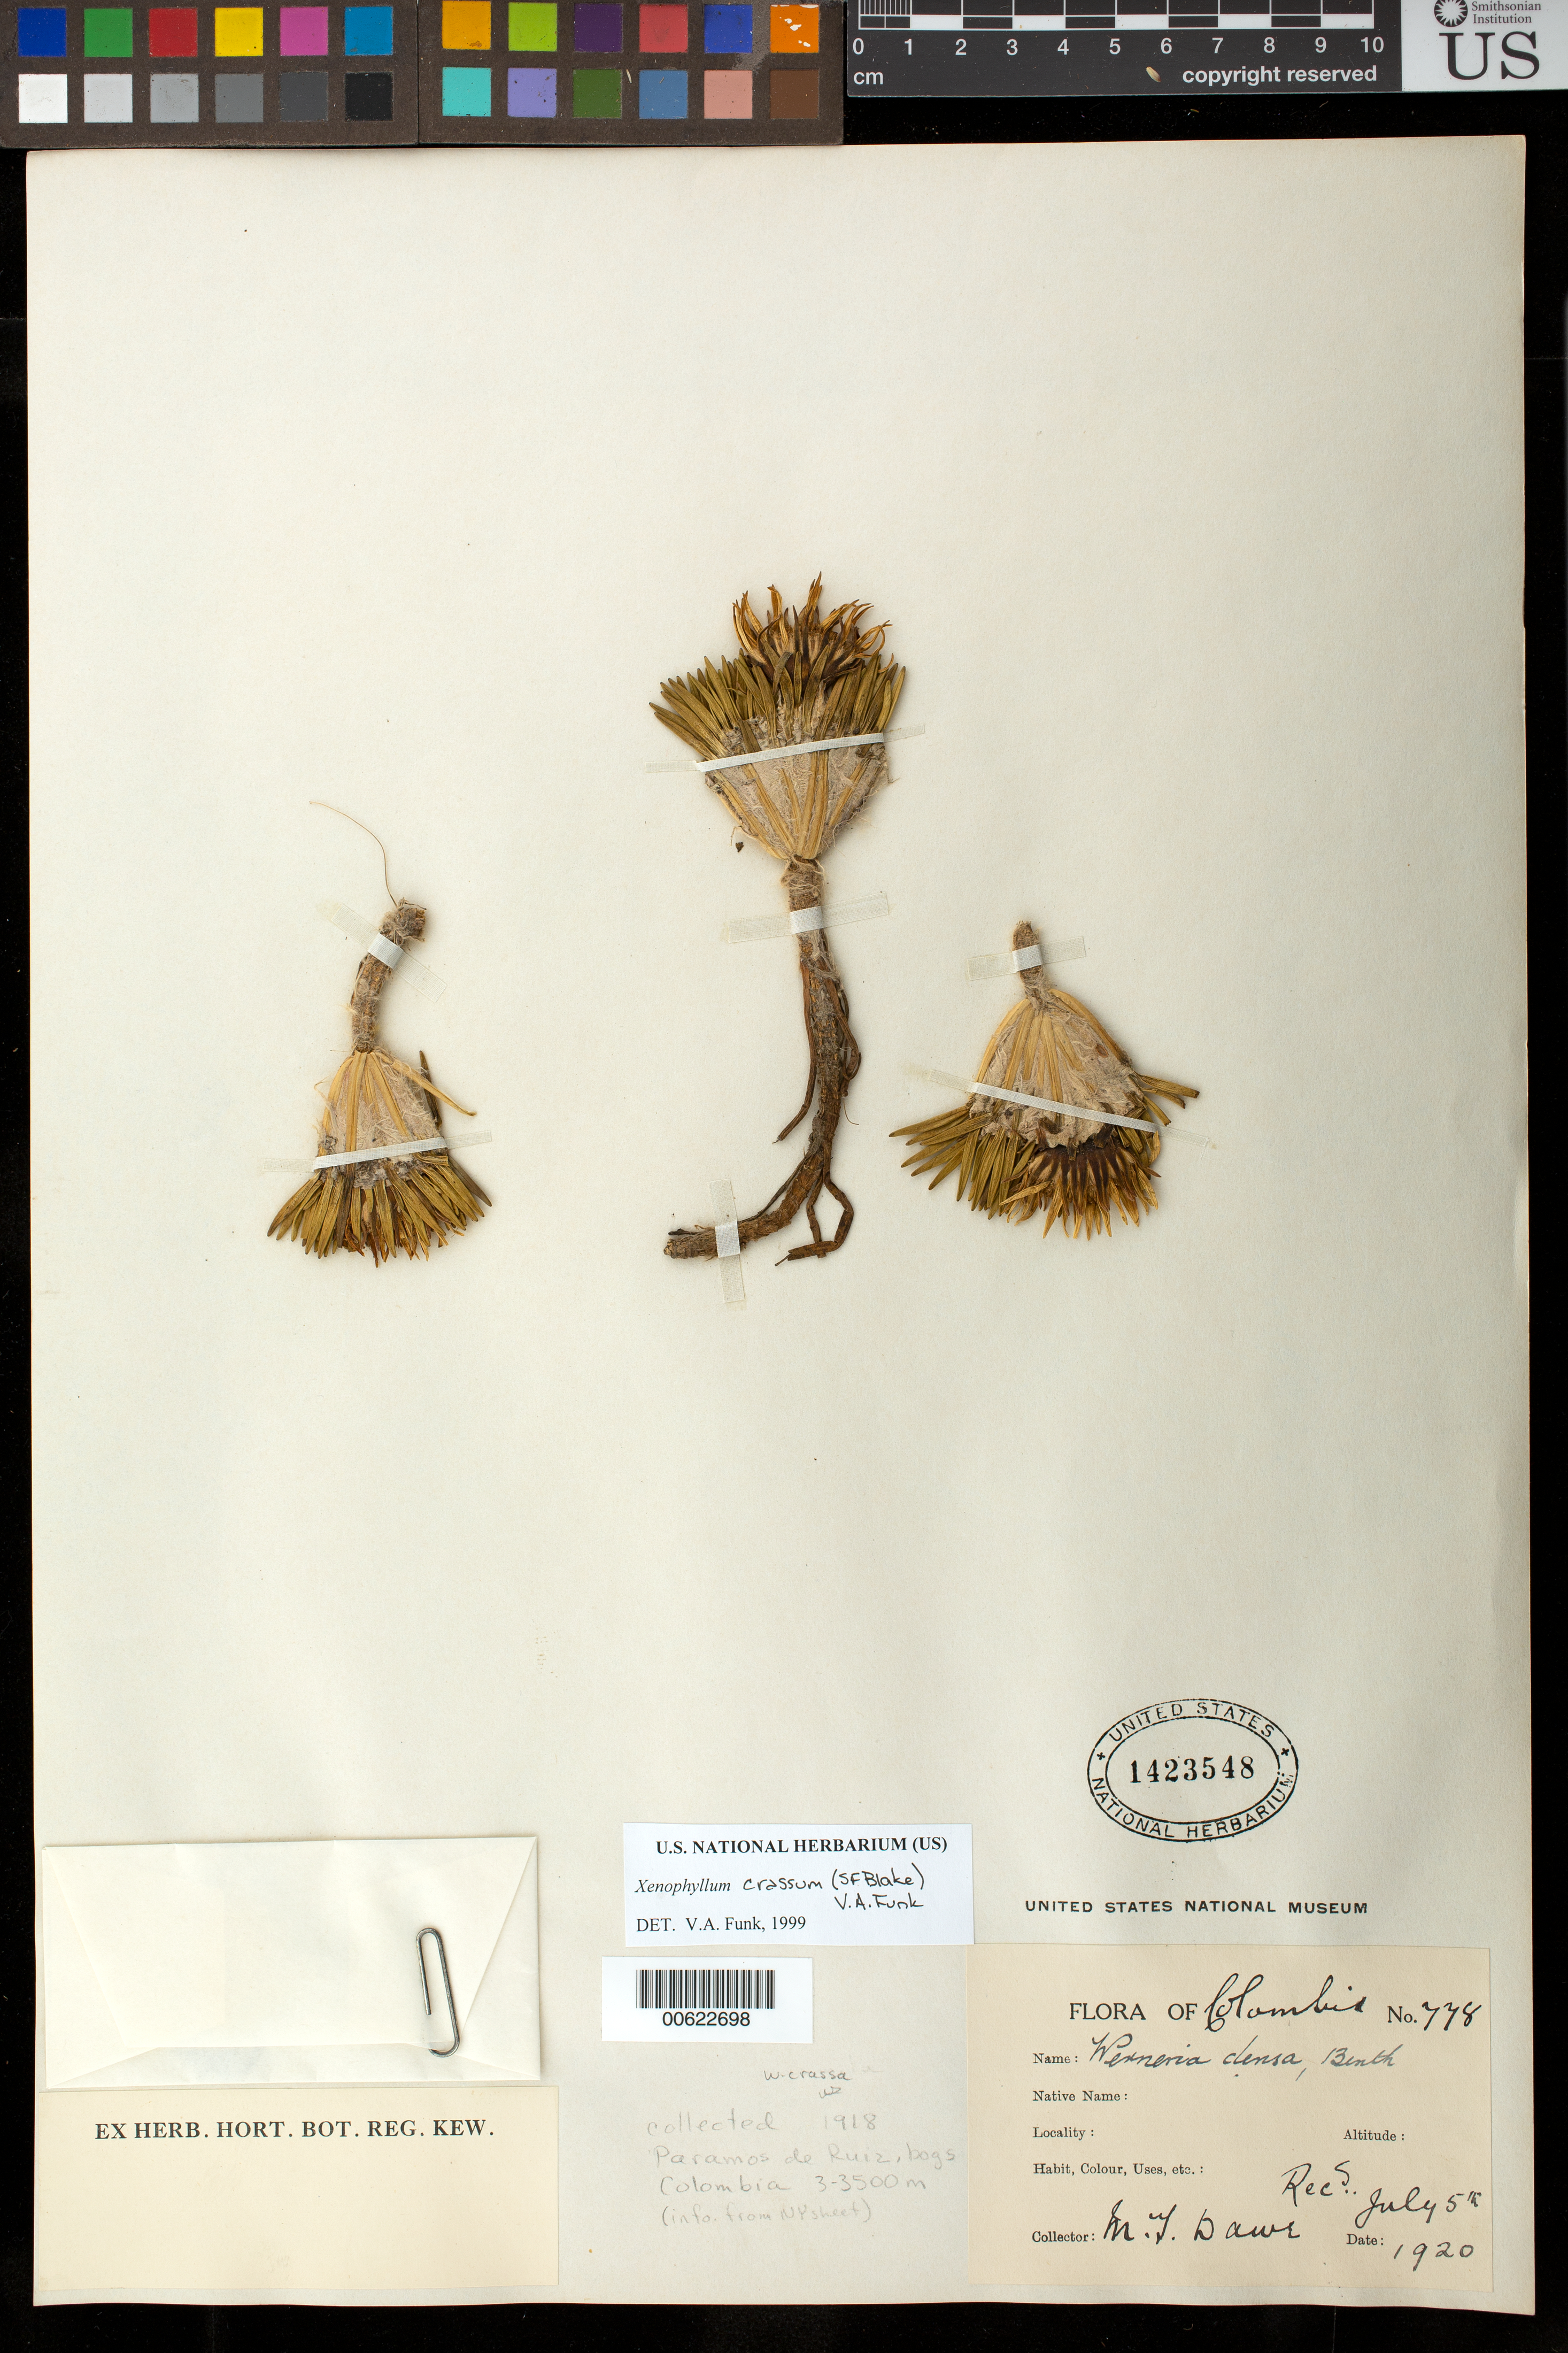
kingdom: Plantae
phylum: Tracheophyta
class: Magnoliopsida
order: Asterales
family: Asteraceae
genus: Xenophyllum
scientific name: Xenophyllum crassum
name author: (S.F. Blake) V.A. Funk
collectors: M. T. Dawe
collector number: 778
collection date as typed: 1918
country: Colombia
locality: Caldas-Tolima border. Páramo de Ruiz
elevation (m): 3000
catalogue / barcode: US 1423548